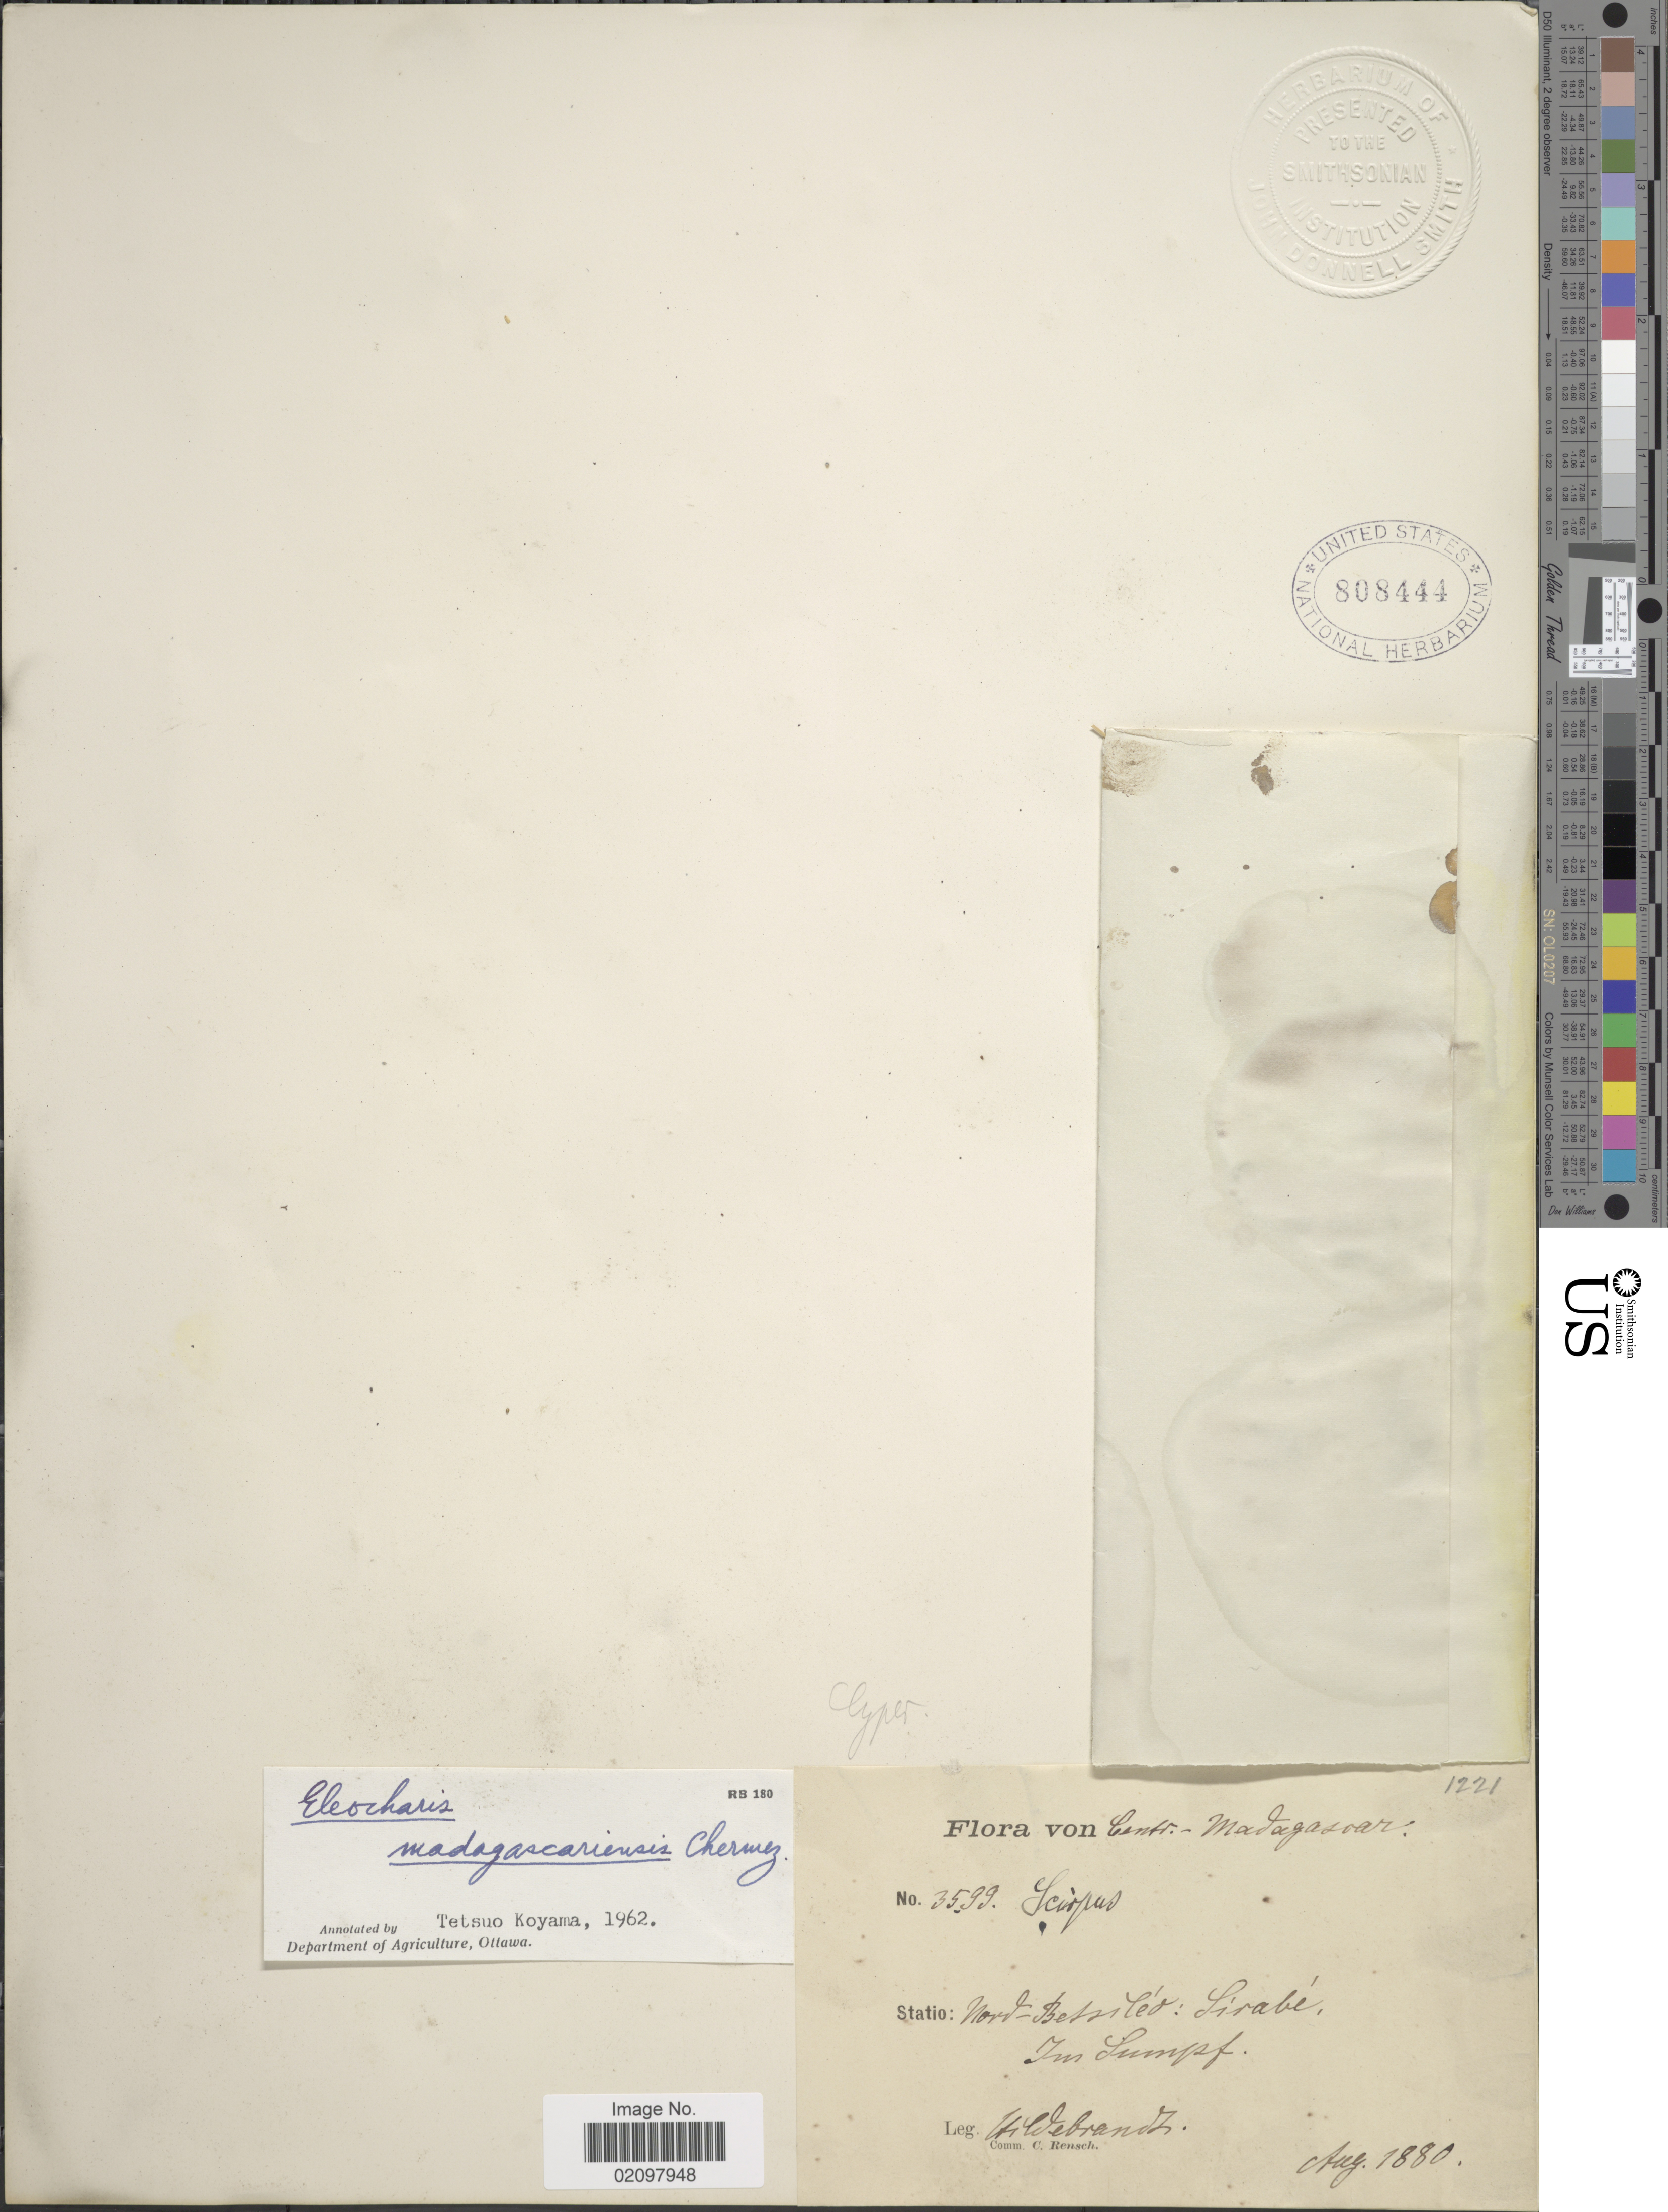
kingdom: Plantae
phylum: Tracheophyta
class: Liliopsida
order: Poales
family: Cyperaceae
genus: Eleocharis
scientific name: Eleocharis minuta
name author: Boeckeler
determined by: Strong, Mark T., (BOT), Smithsonian Institution - National Museum of Natural History (UNITED STATES)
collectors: J. Hildebrandt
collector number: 3599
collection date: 1880-08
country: Madagascar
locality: Centr.- Madagascar, Nord-Bessiléo: Sirabé, Im Sumpf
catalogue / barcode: US 808444